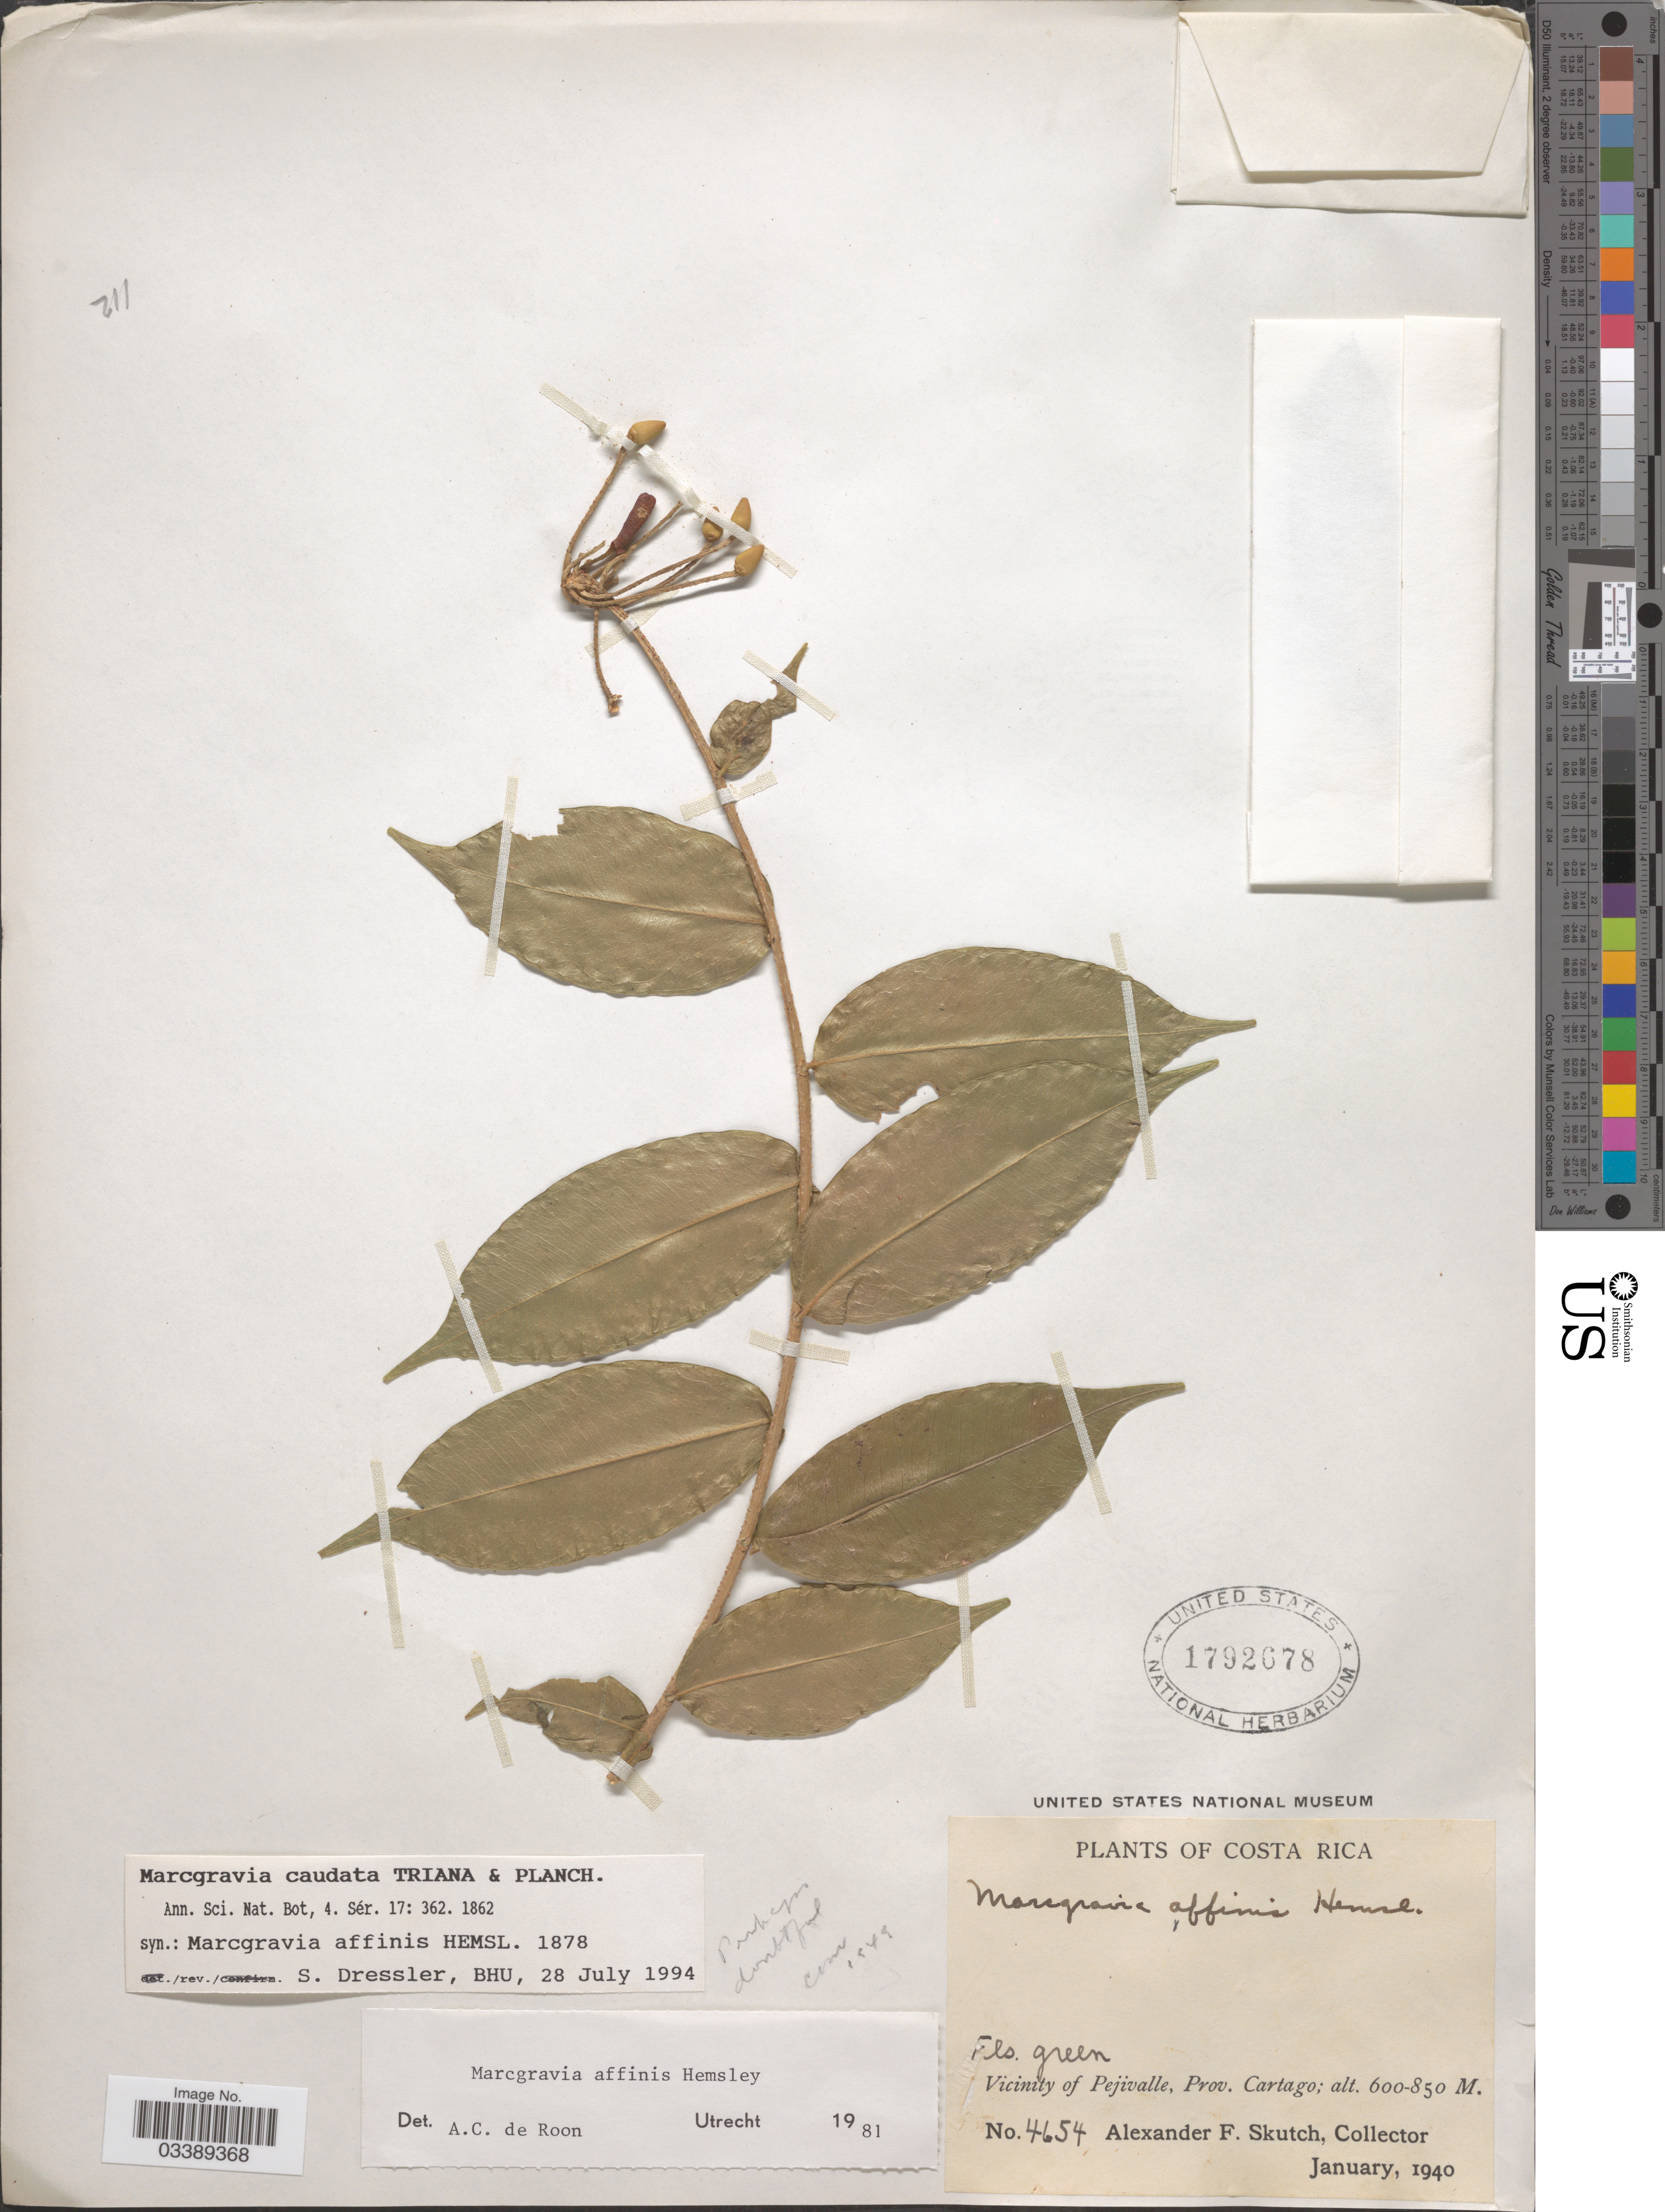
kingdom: Plantae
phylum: Tracheophyta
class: Magnoliopsida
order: Ericales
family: Marcgraviaceae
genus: Marcgravia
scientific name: Marcgravia caudata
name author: Triana & Planch.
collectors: A. F. Skutch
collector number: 4654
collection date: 1940-01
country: Costa Rica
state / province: Cartago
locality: Vicinity of Pejivalle.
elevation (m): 600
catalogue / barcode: US 1792678